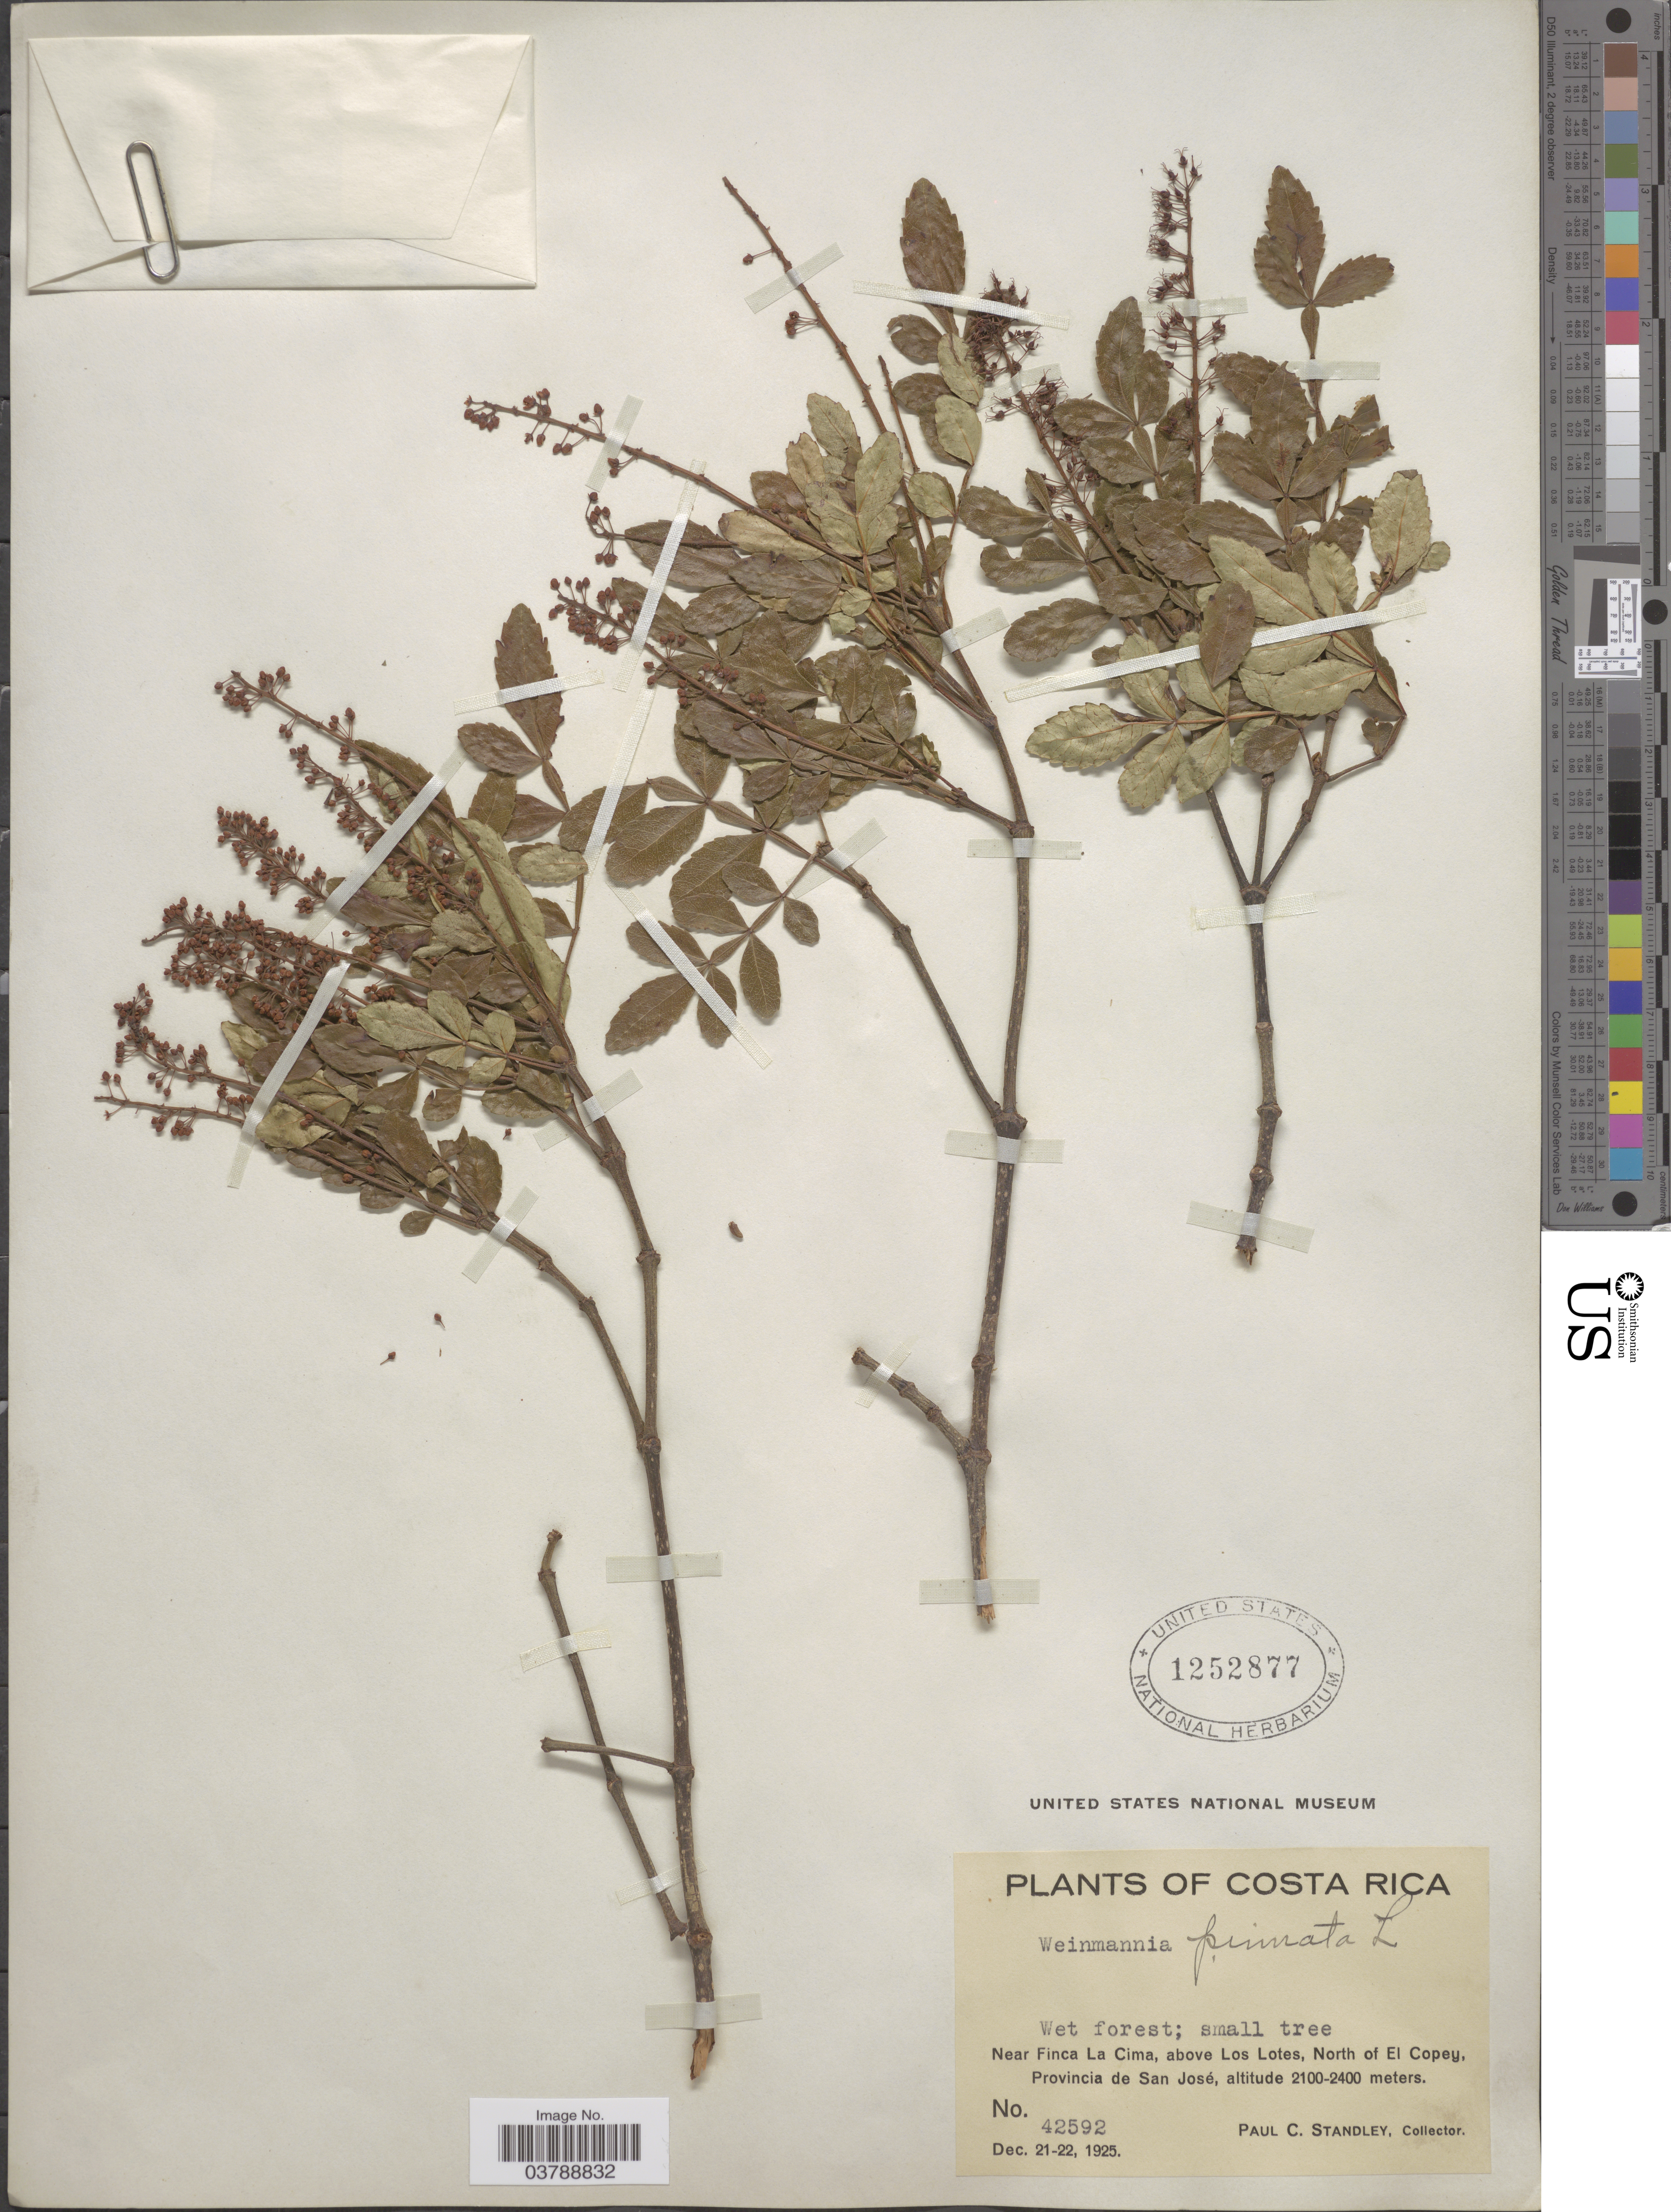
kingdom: Plantae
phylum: Tracheophyta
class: Magnoliopsida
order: Oxalidales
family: Cunoniaceae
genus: Weinmannia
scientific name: Weinmannia pinnata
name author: L.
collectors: P. C. Standley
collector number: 42592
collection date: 1925-12-21/1925-12-22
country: Costa Rica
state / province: San José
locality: Near Finca La Cima, above Los Lotes, North of El Copey.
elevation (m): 2100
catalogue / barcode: US 1252877